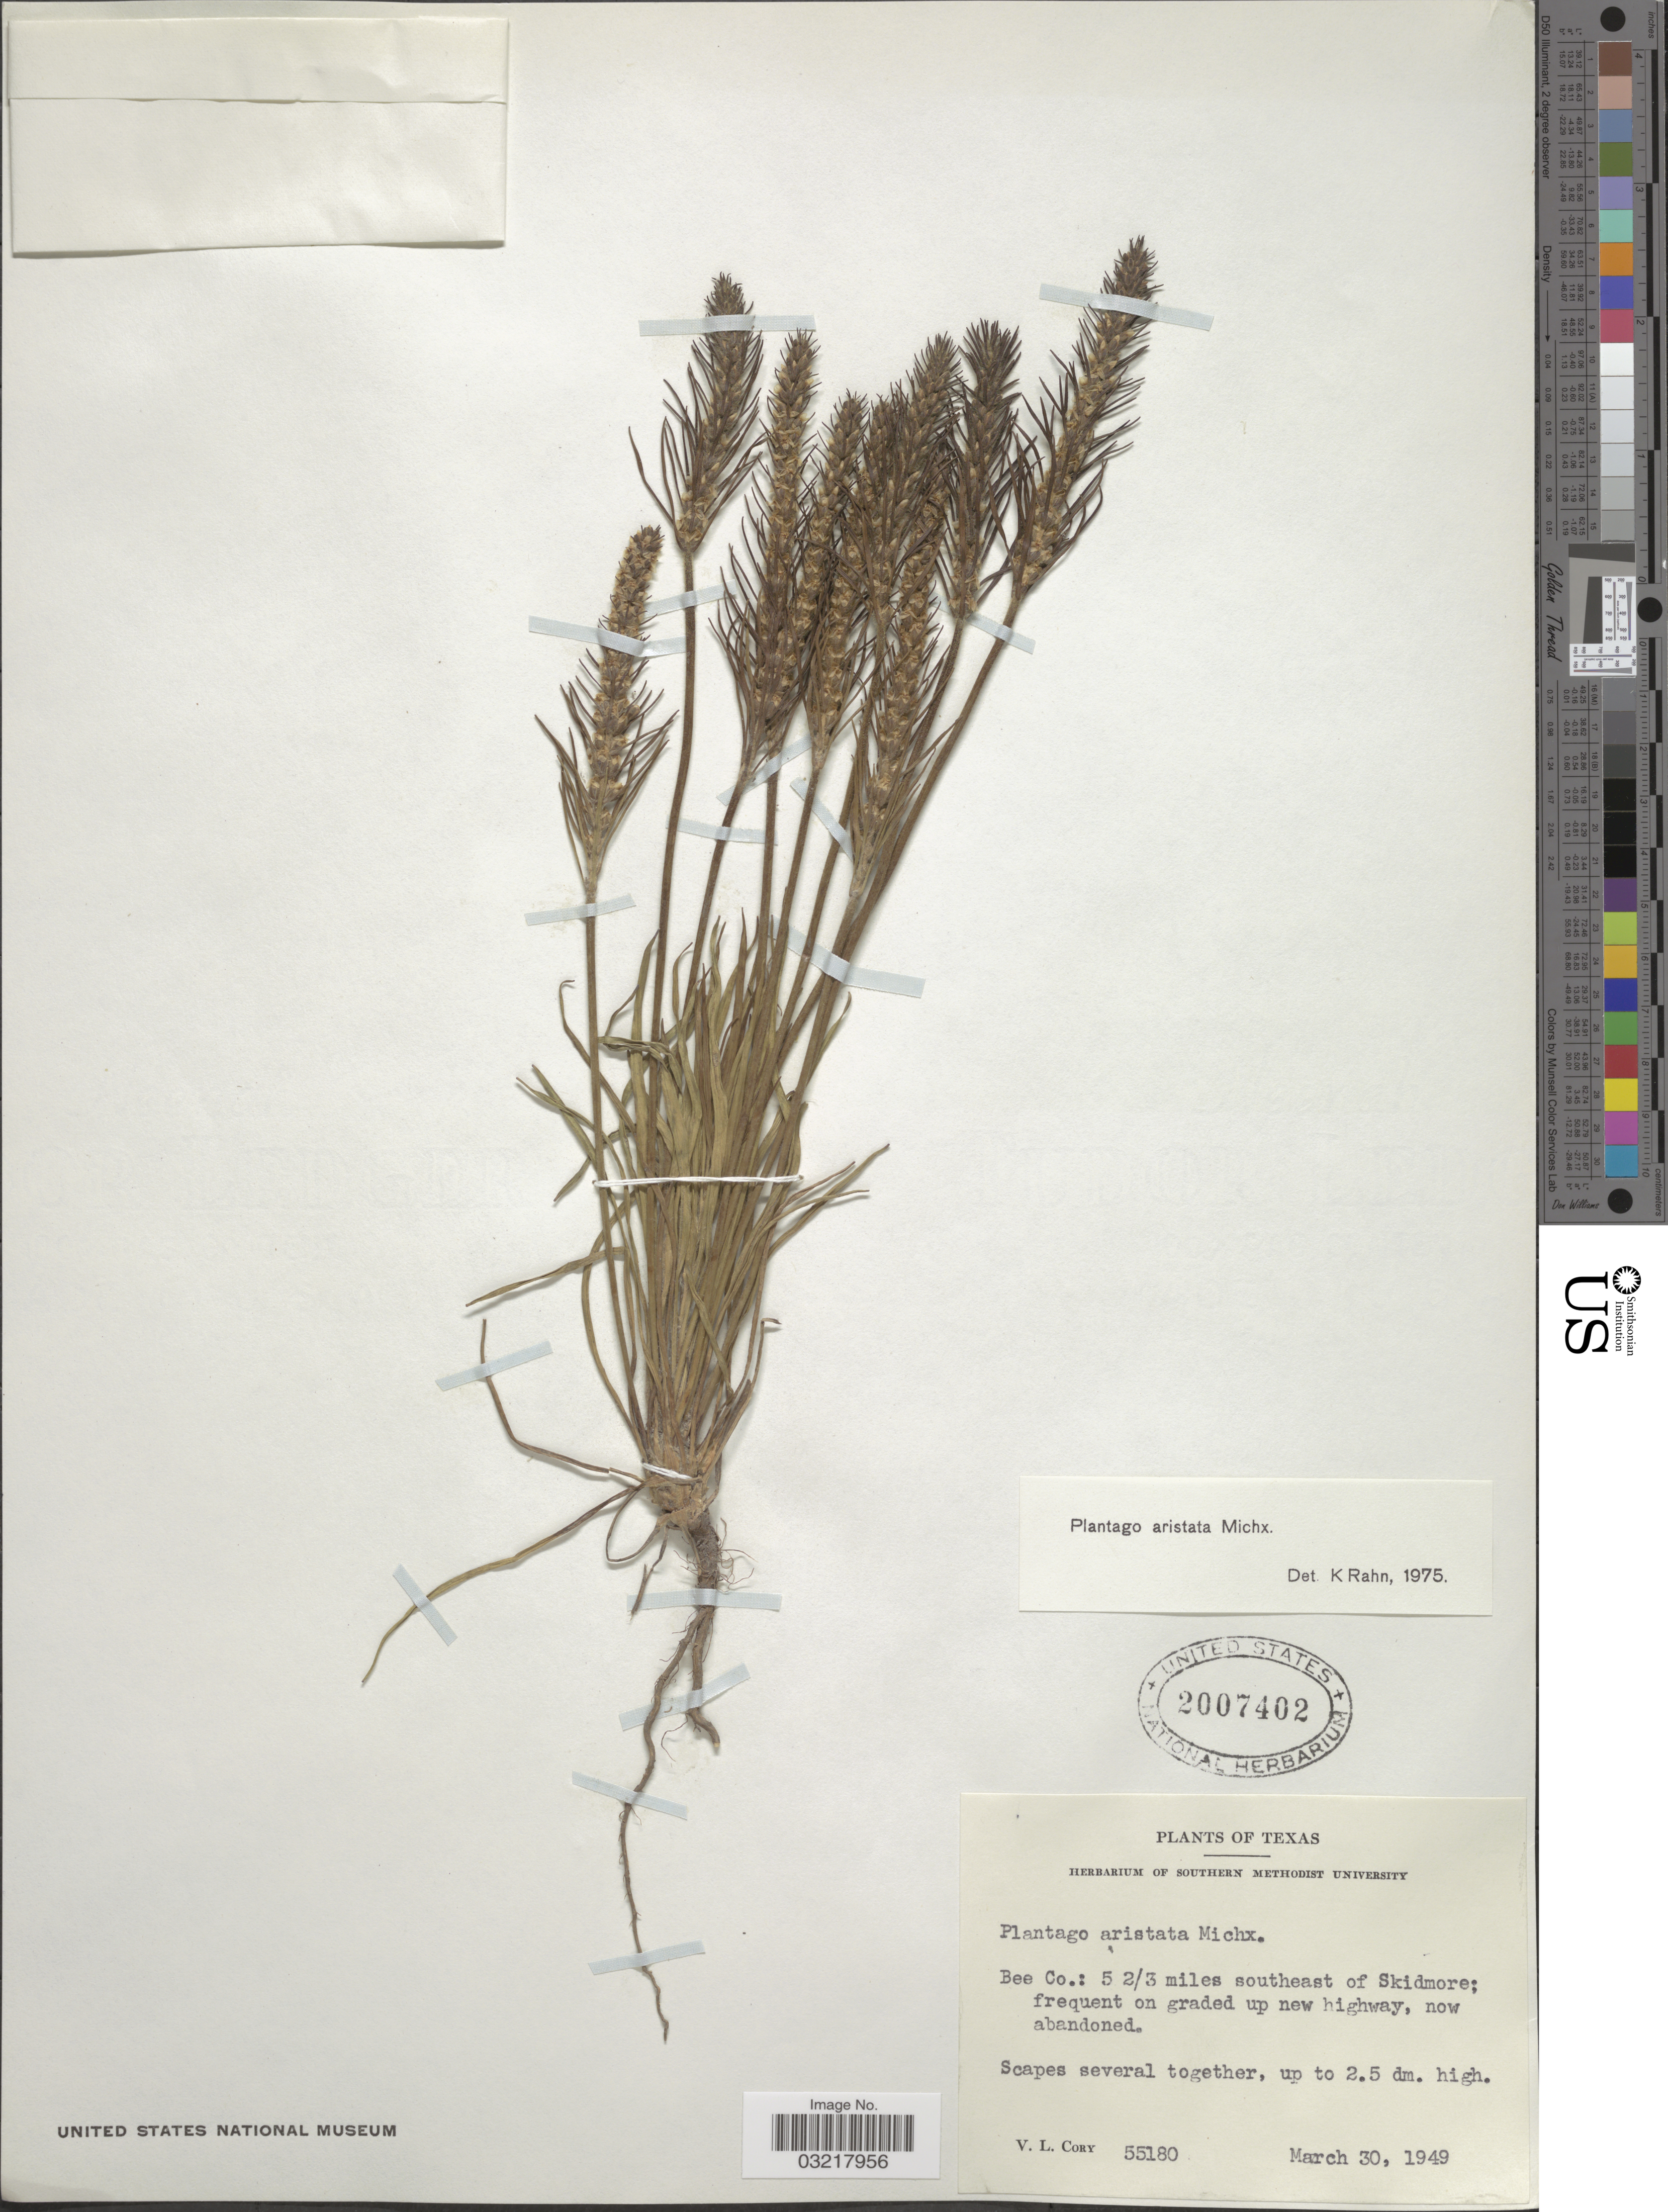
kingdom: Plantae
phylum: Tracheophyta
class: Magnoliopsida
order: Lamiales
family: Plantaginaceae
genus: Plantago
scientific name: Plantago aristata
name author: Michx.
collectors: V. Cory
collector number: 55180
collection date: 1949-03-30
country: United States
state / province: Texas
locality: Bee Co.: 5 2/3 miles southeast of Skidmore.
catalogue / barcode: US 2007402